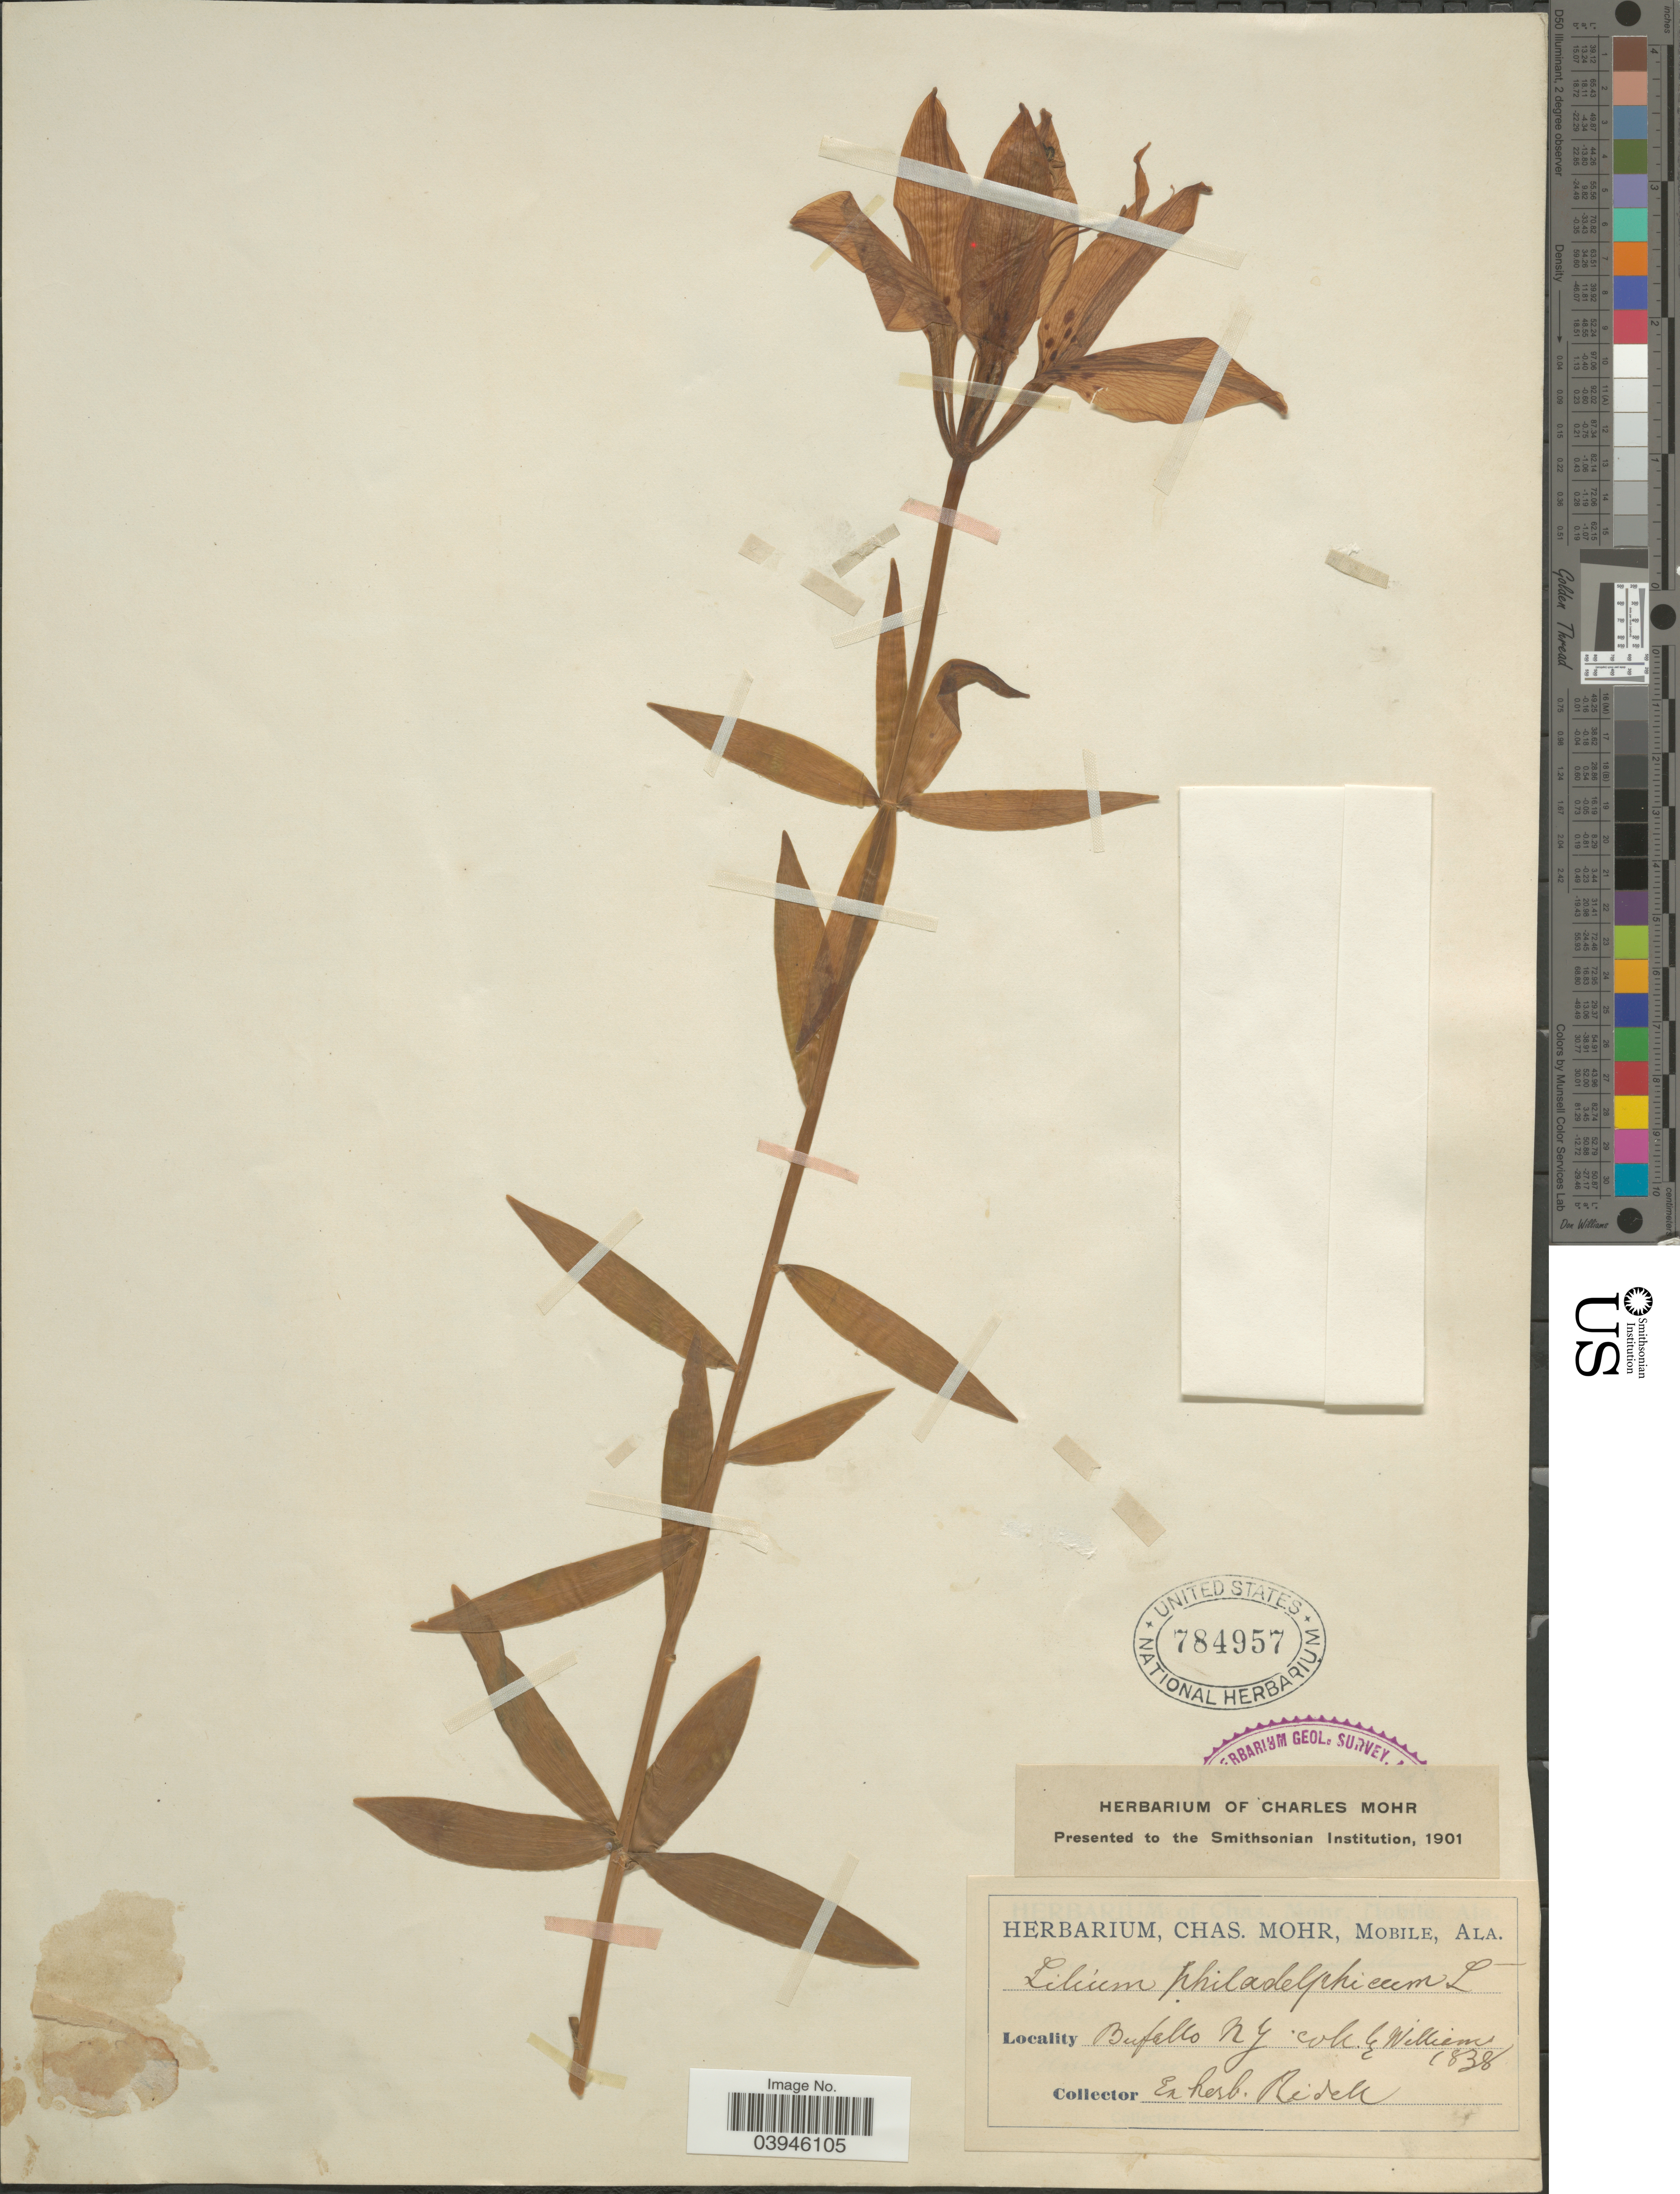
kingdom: Plantae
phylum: Tracheophyta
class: Liliopsida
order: Liliales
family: Liliaceae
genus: Lilium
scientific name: Lilium philadelphicum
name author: L.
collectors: -- Williams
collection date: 1838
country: United States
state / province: New York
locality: Bufallo.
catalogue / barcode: US 784957